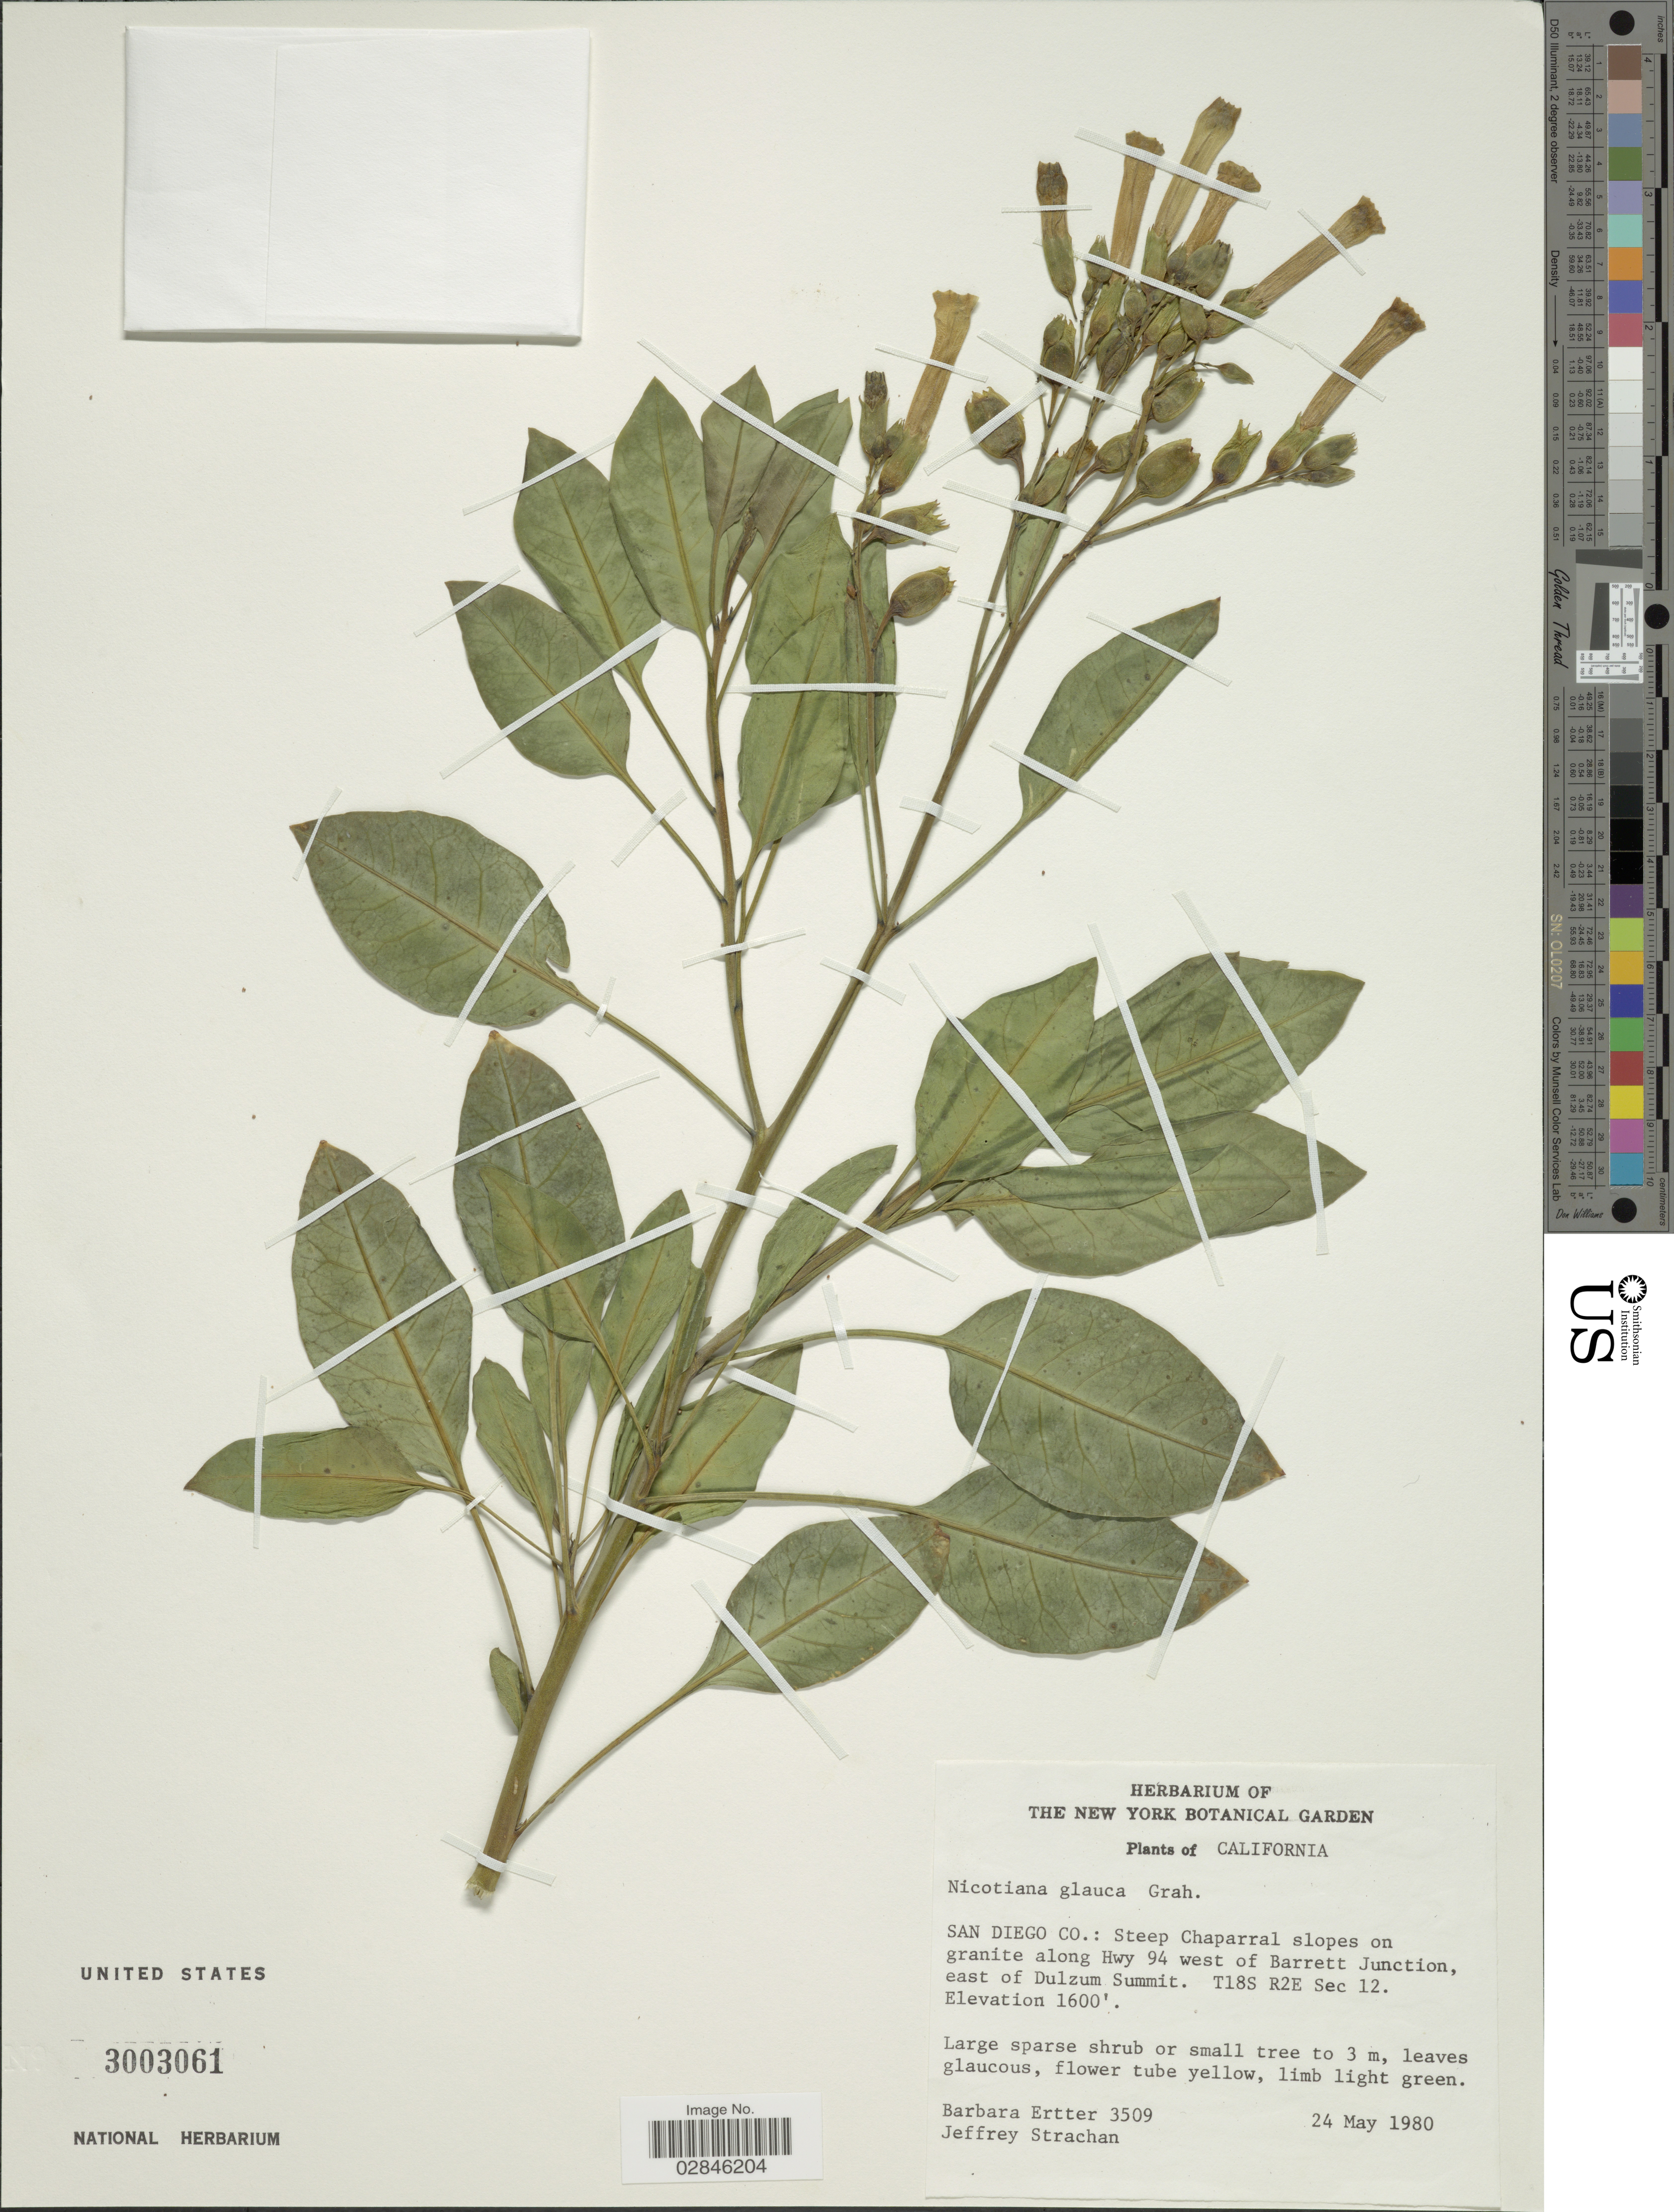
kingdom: Plantae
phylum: Tracheophyta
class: Magnoliopsida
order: Solanales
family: Solanaceae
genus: Nicotiana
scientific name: Nicotiana glauca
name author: Graham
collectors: B. Ertter & J. Strachan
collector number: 3509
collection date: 1980-05-24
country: United States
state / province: California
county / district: San Diego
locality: San Diego Co.: Steeo Chaparral slopes on granite along Hwy 94 west of Barrett Junction, east of Dulzum Summit. R18S R2E Sec 12.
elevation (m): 488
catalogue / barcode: US 3003061